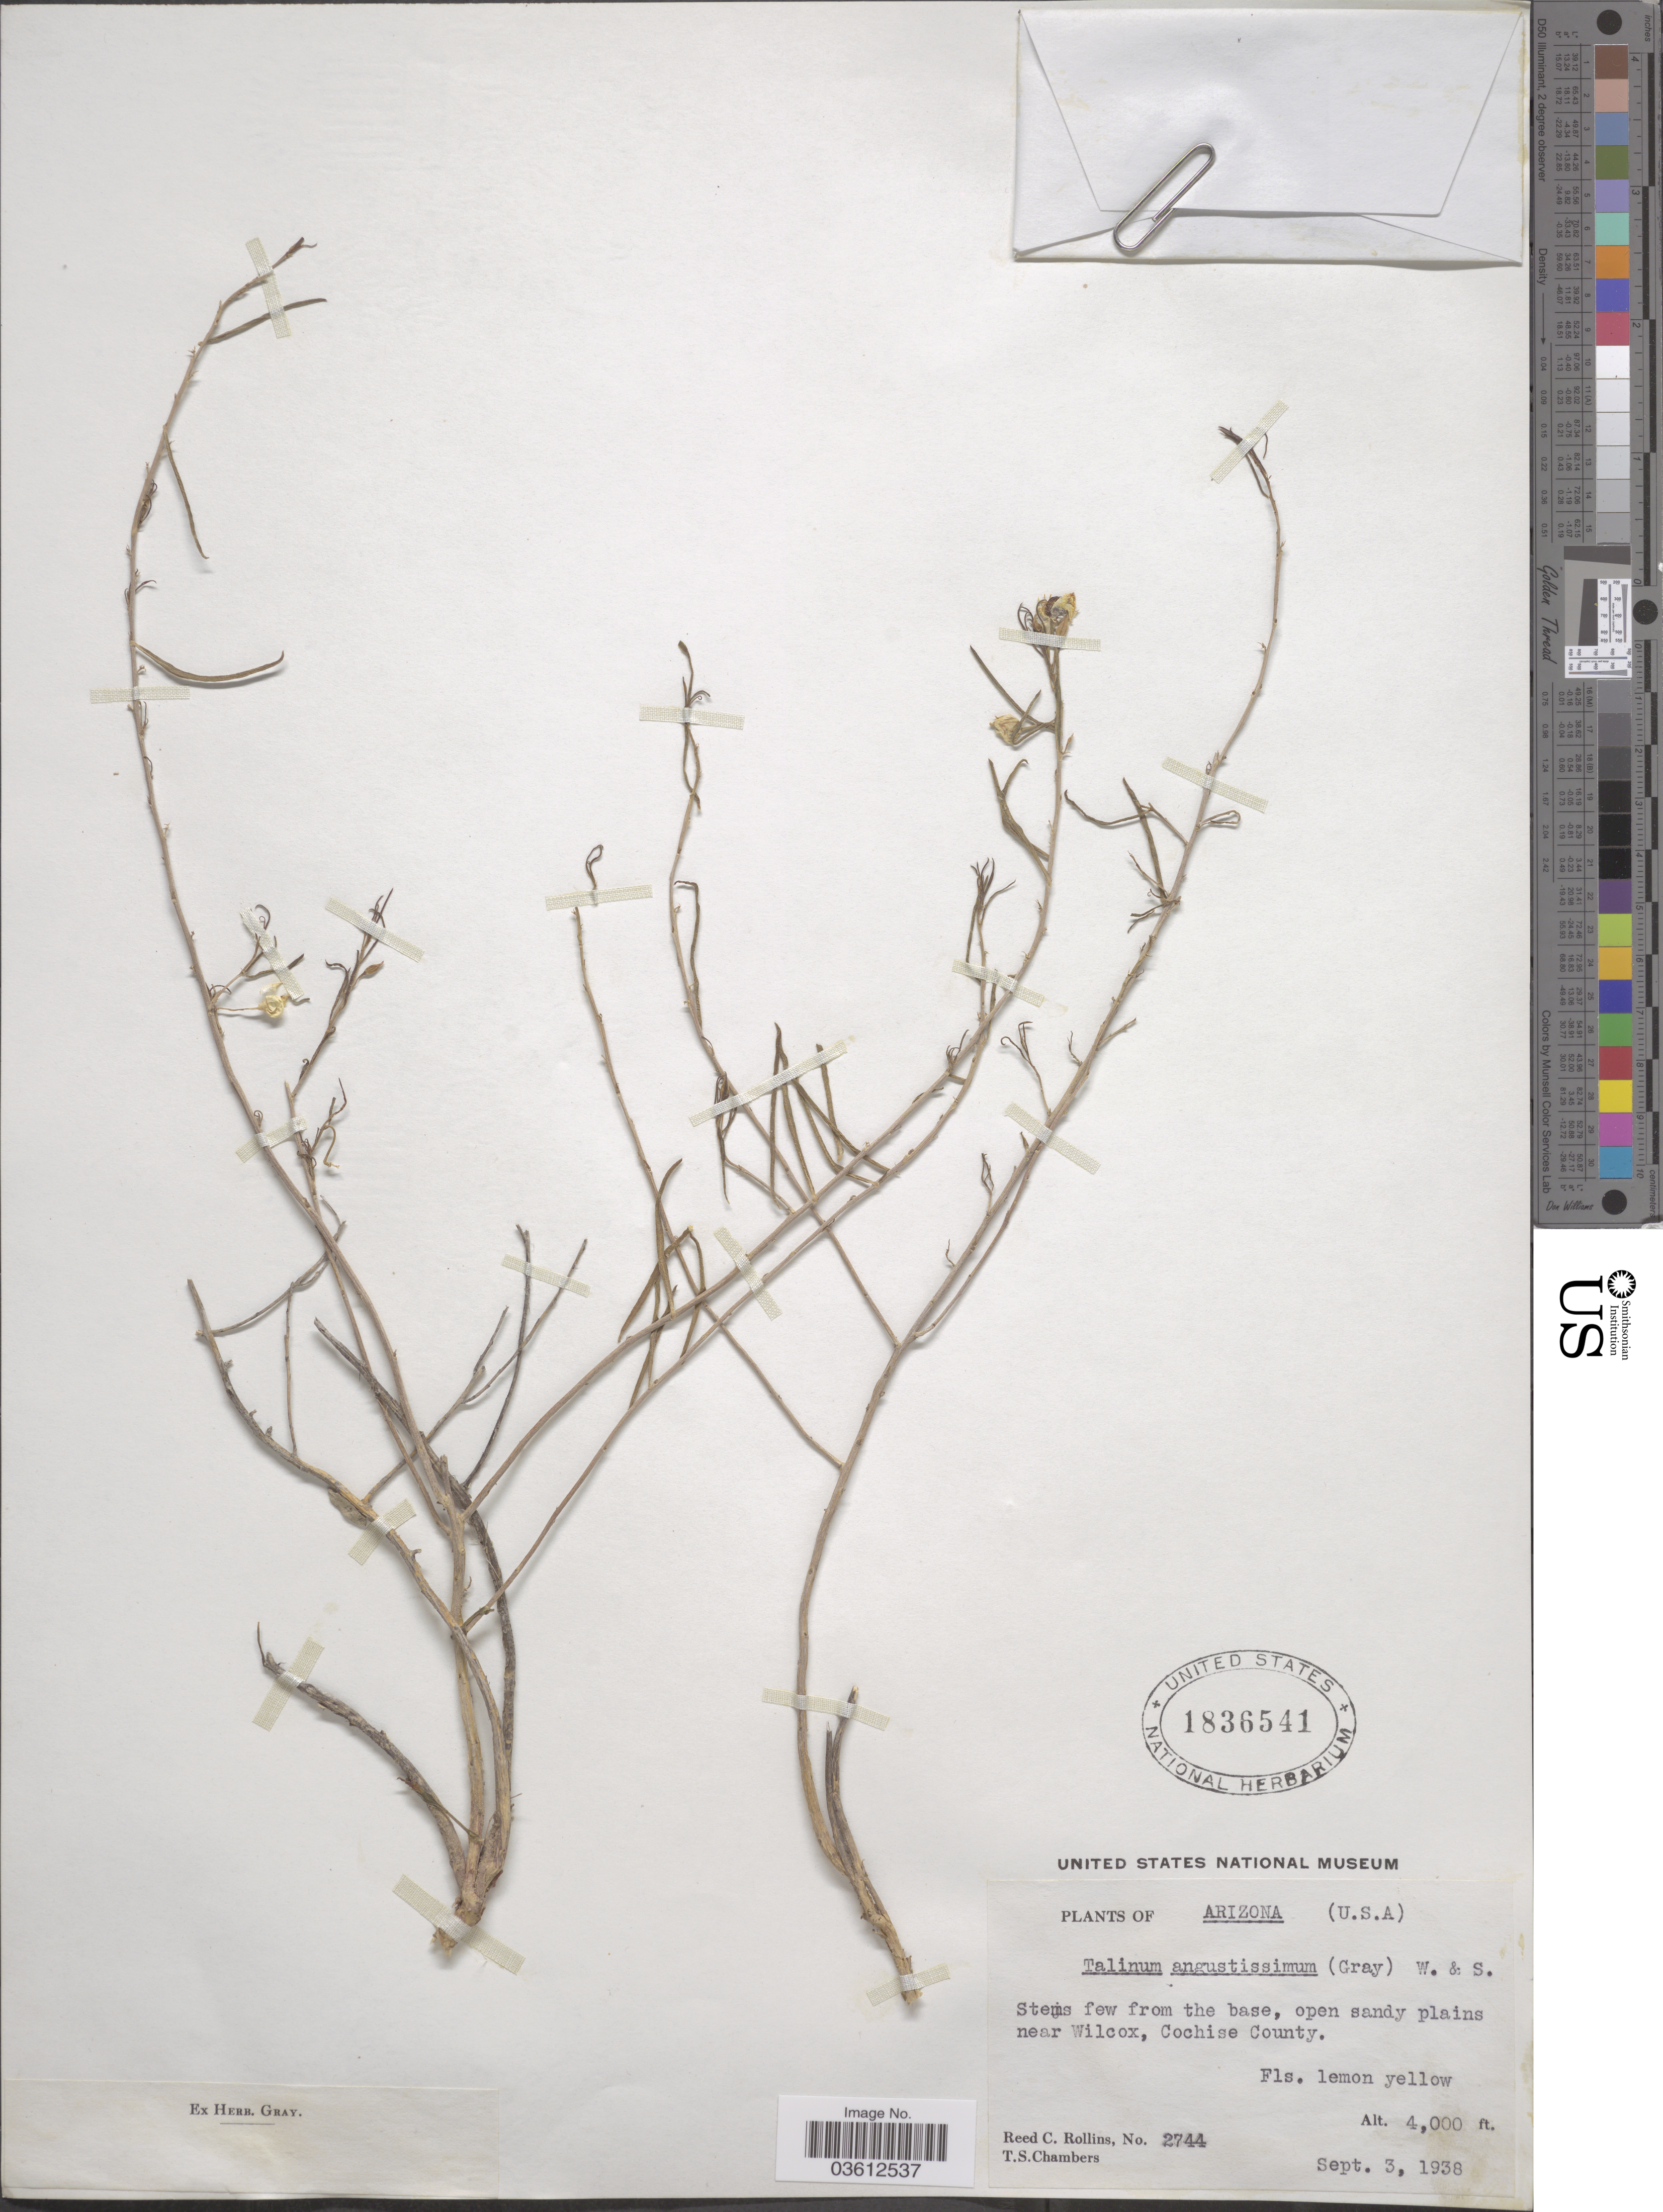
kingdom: Plantae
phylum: Tracheophyta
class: Magnoliopsida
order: Caryophyllales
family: Talinaceae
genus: Talinum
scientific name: Talinum angustissimum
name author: (Engelm.) Wooton & Standl.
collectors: R. C. Rollins & T. Chambers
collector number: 2744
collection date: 1938-09-03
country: United States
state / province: Arizona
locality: Near Wilcox, Cochise County.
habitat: open sandy plains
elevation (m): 1219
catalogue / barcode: US 1836541